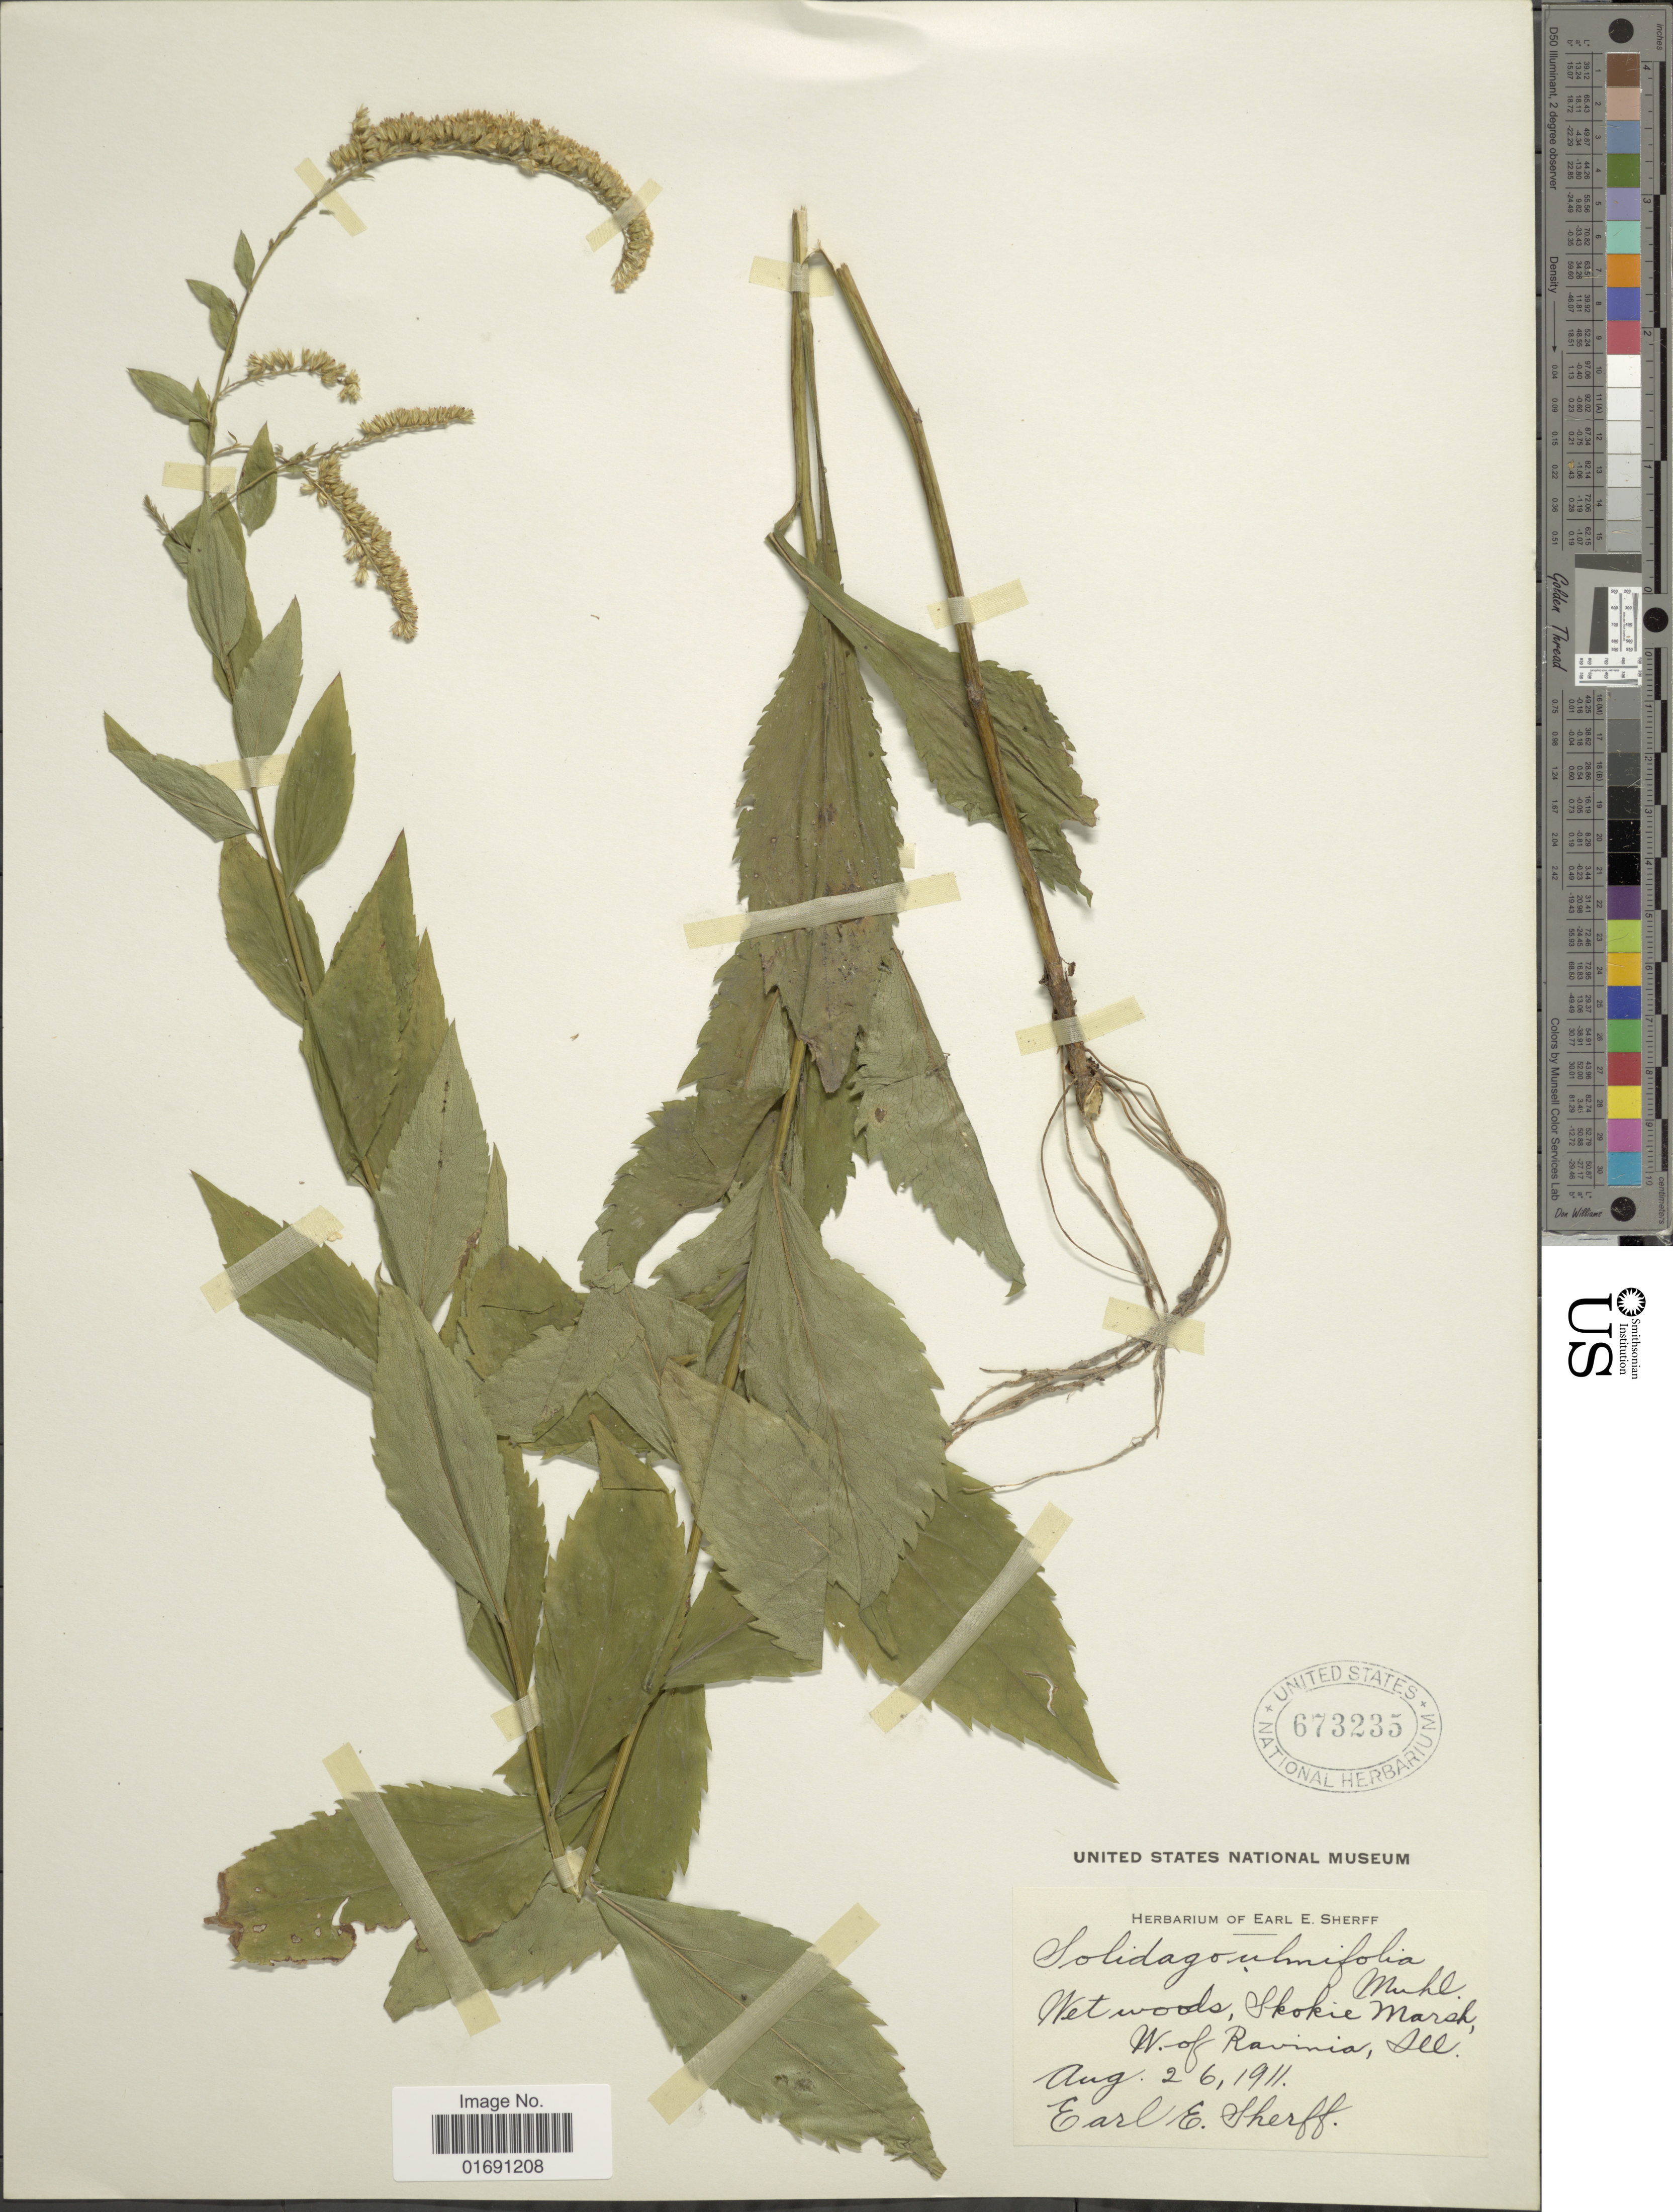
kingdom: Plantae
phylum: Tracheophyta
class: Magnoliopsida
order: Asterales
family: Asteraceae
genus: Solidago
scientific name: Solidago ulmifolia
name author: Muhl. ex Willd.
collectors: E. E. Sherff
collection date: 1911-08-26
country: United States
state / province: Illinois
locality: Wet woods, Skokie Marsh, W. of Ravinia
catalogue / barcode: US 673235